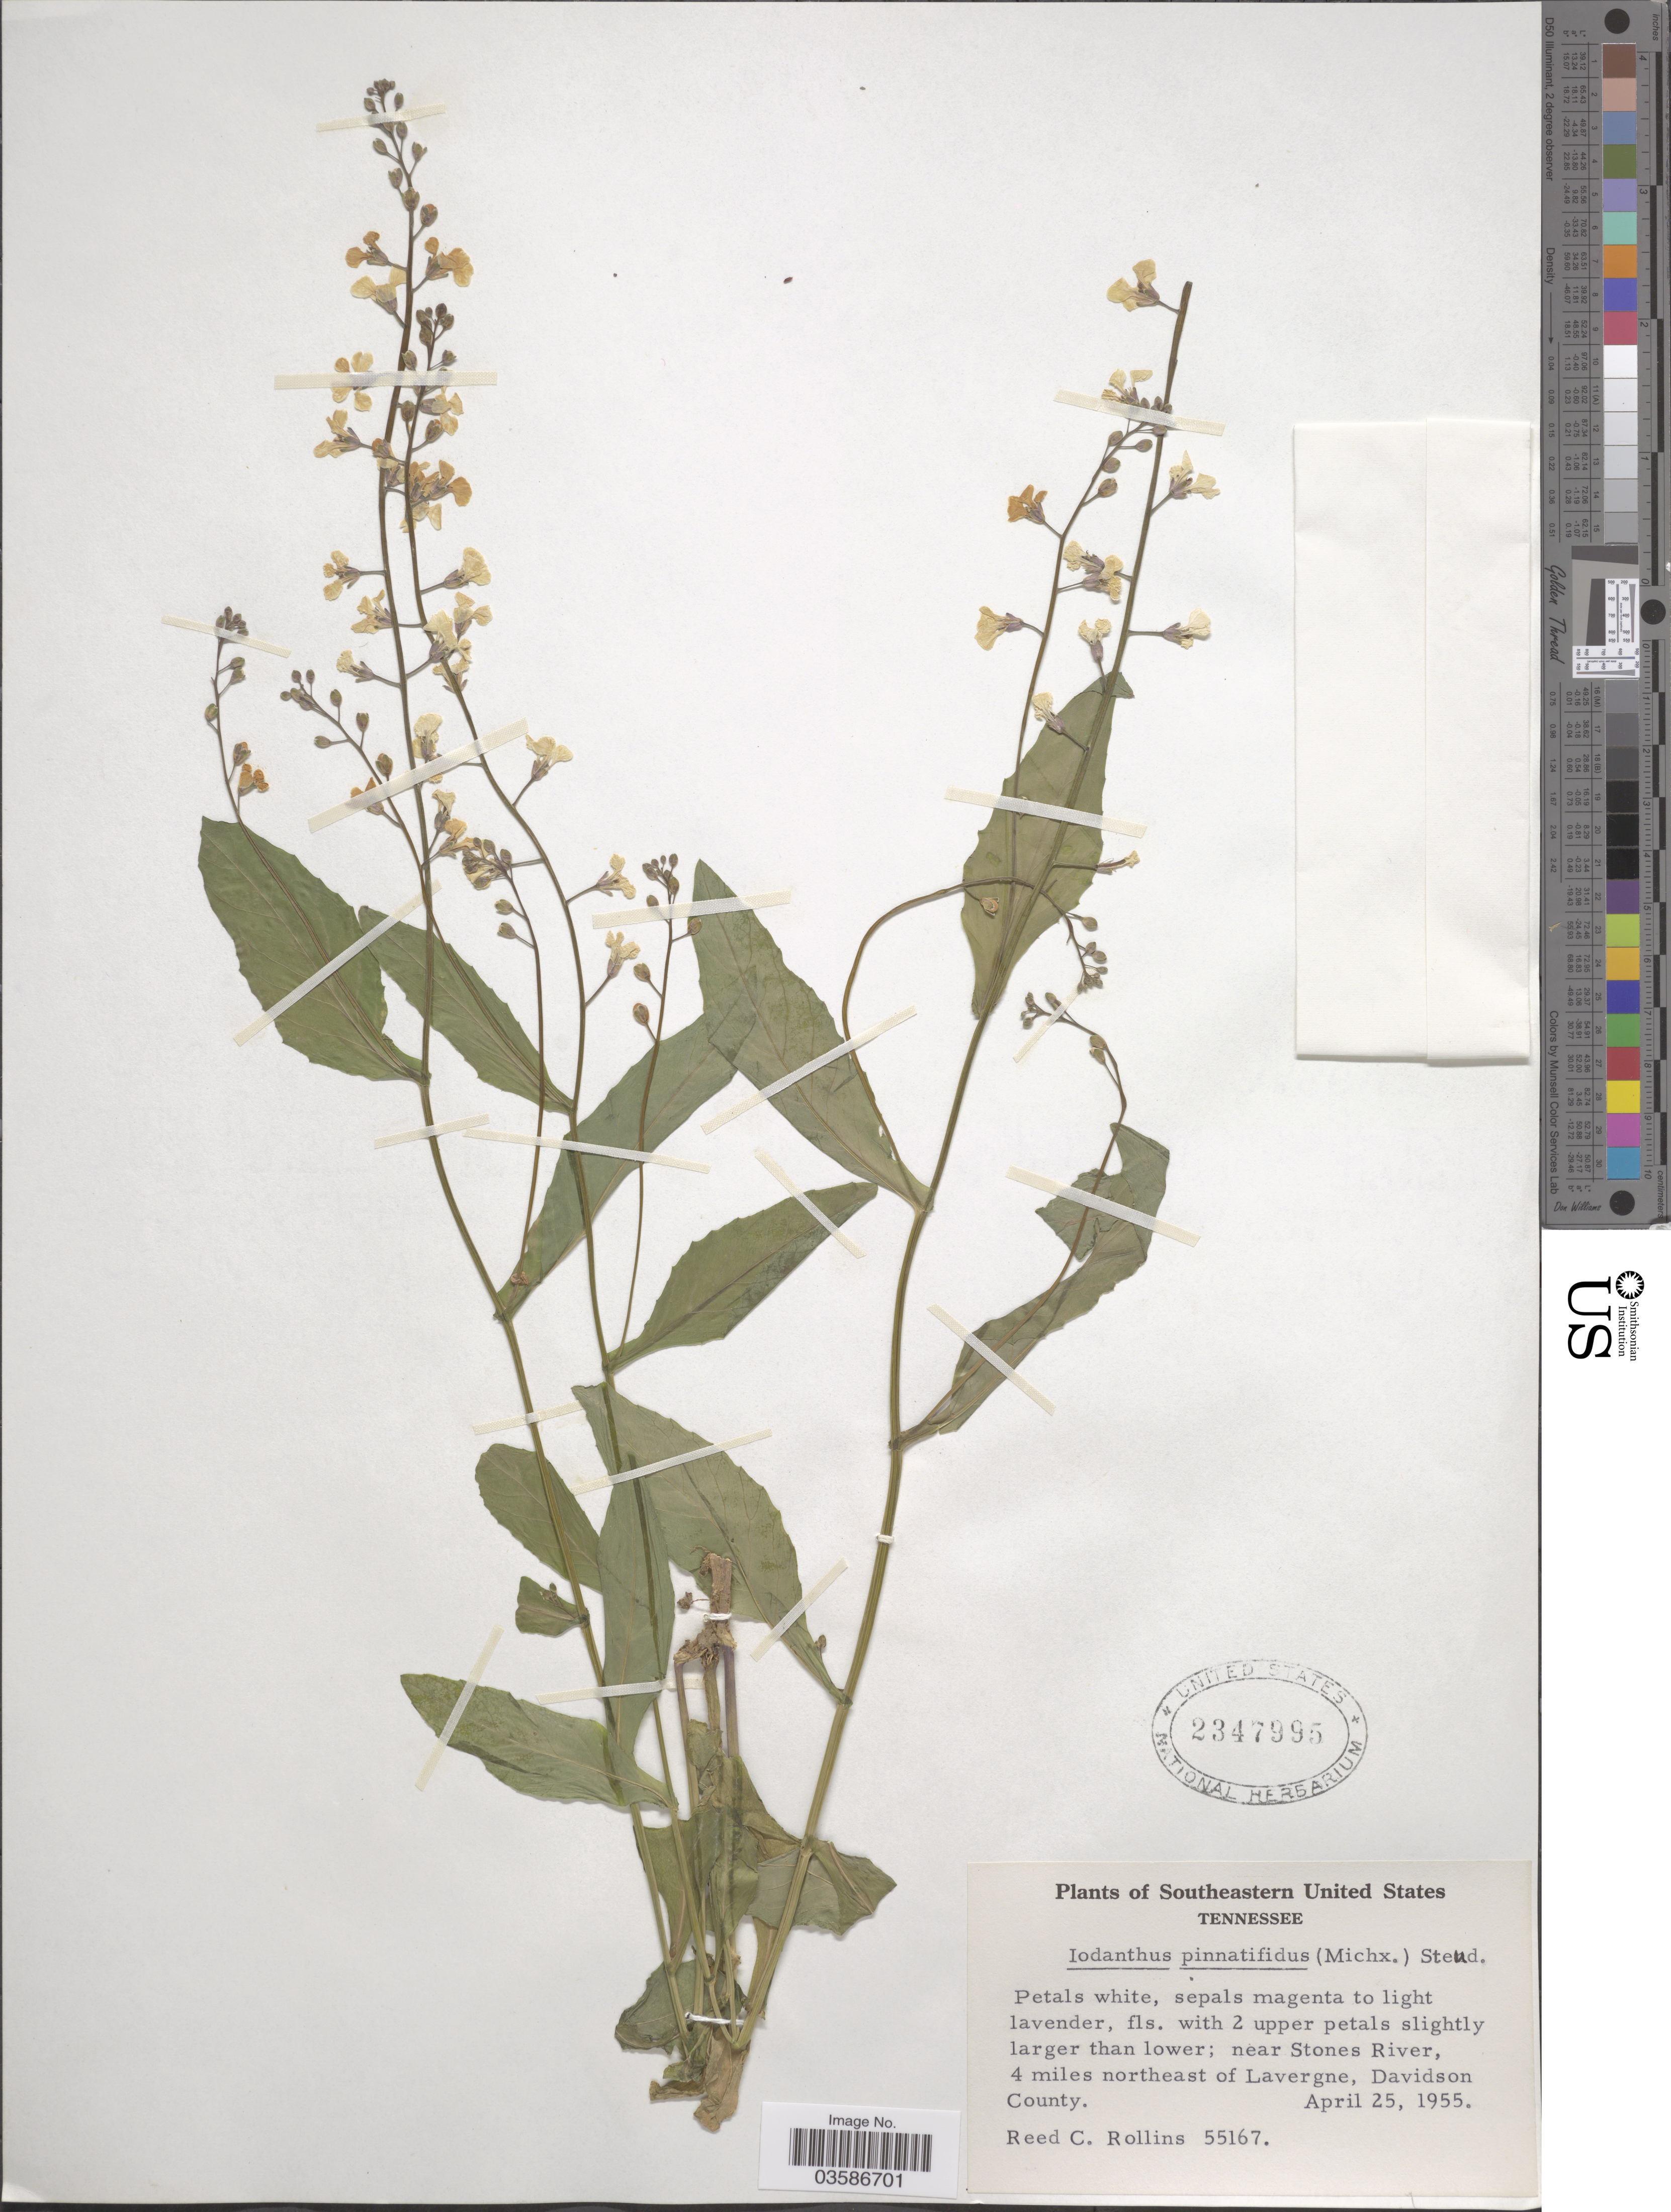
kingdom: Plantae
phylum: Tracheophyta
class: Magnoliopsida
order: Brassicales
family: Brassicaceae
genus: Iodanthus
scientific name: Iodanthus pinnatifidus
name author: (Michx.) Steud.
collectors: R. C. Rollins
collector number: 55167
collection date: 1955-04-25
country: United States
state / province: Tennessee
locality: Southeastern United States. Near Stones River, 4 miles northeast of Lavergne, Davidson County.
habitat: near river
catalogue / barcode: US 2347995